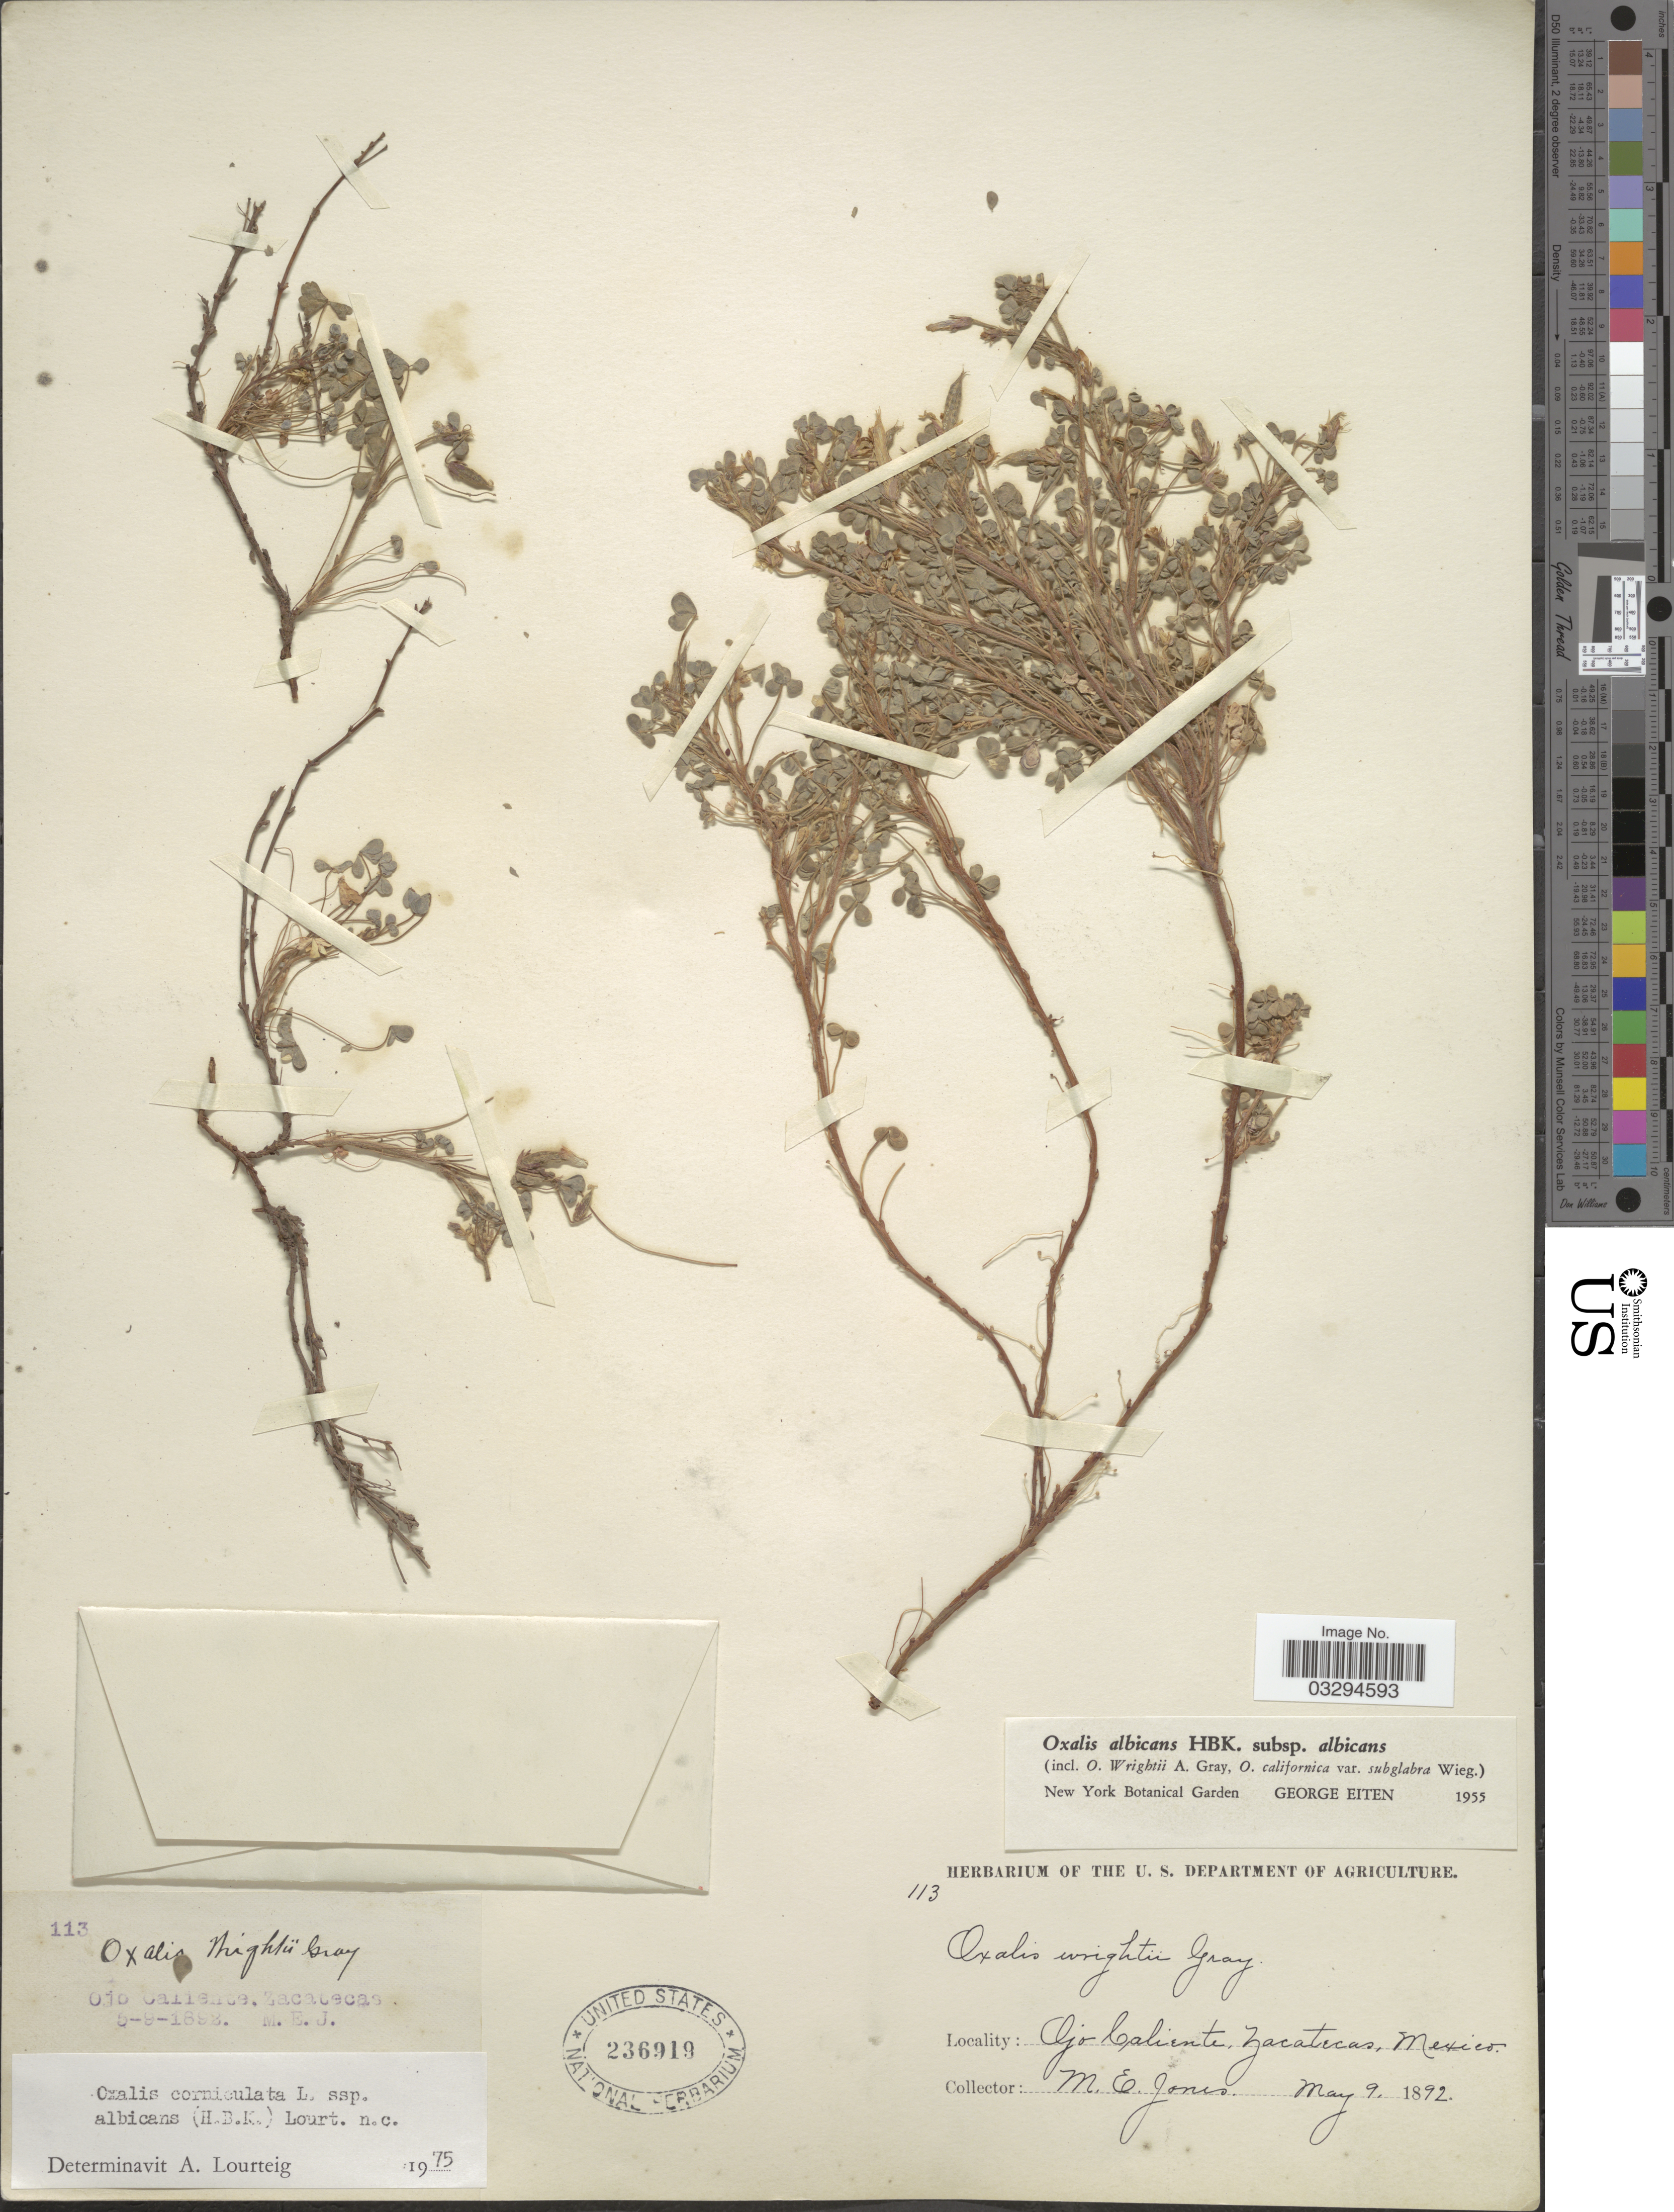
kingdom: Plantae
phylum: Tracheophyta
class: Magnoliopsida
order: Oxalidales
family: Oxalidaceae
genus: Oxalis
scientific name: Oxalis corniculata subsp. albicans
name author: (Kunth) Lourteig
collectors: M. E. Jones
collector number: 113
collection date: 1892-05-09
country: Mexico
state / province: Zacatecas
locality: Ojo Caliente.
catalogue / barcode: US 236919